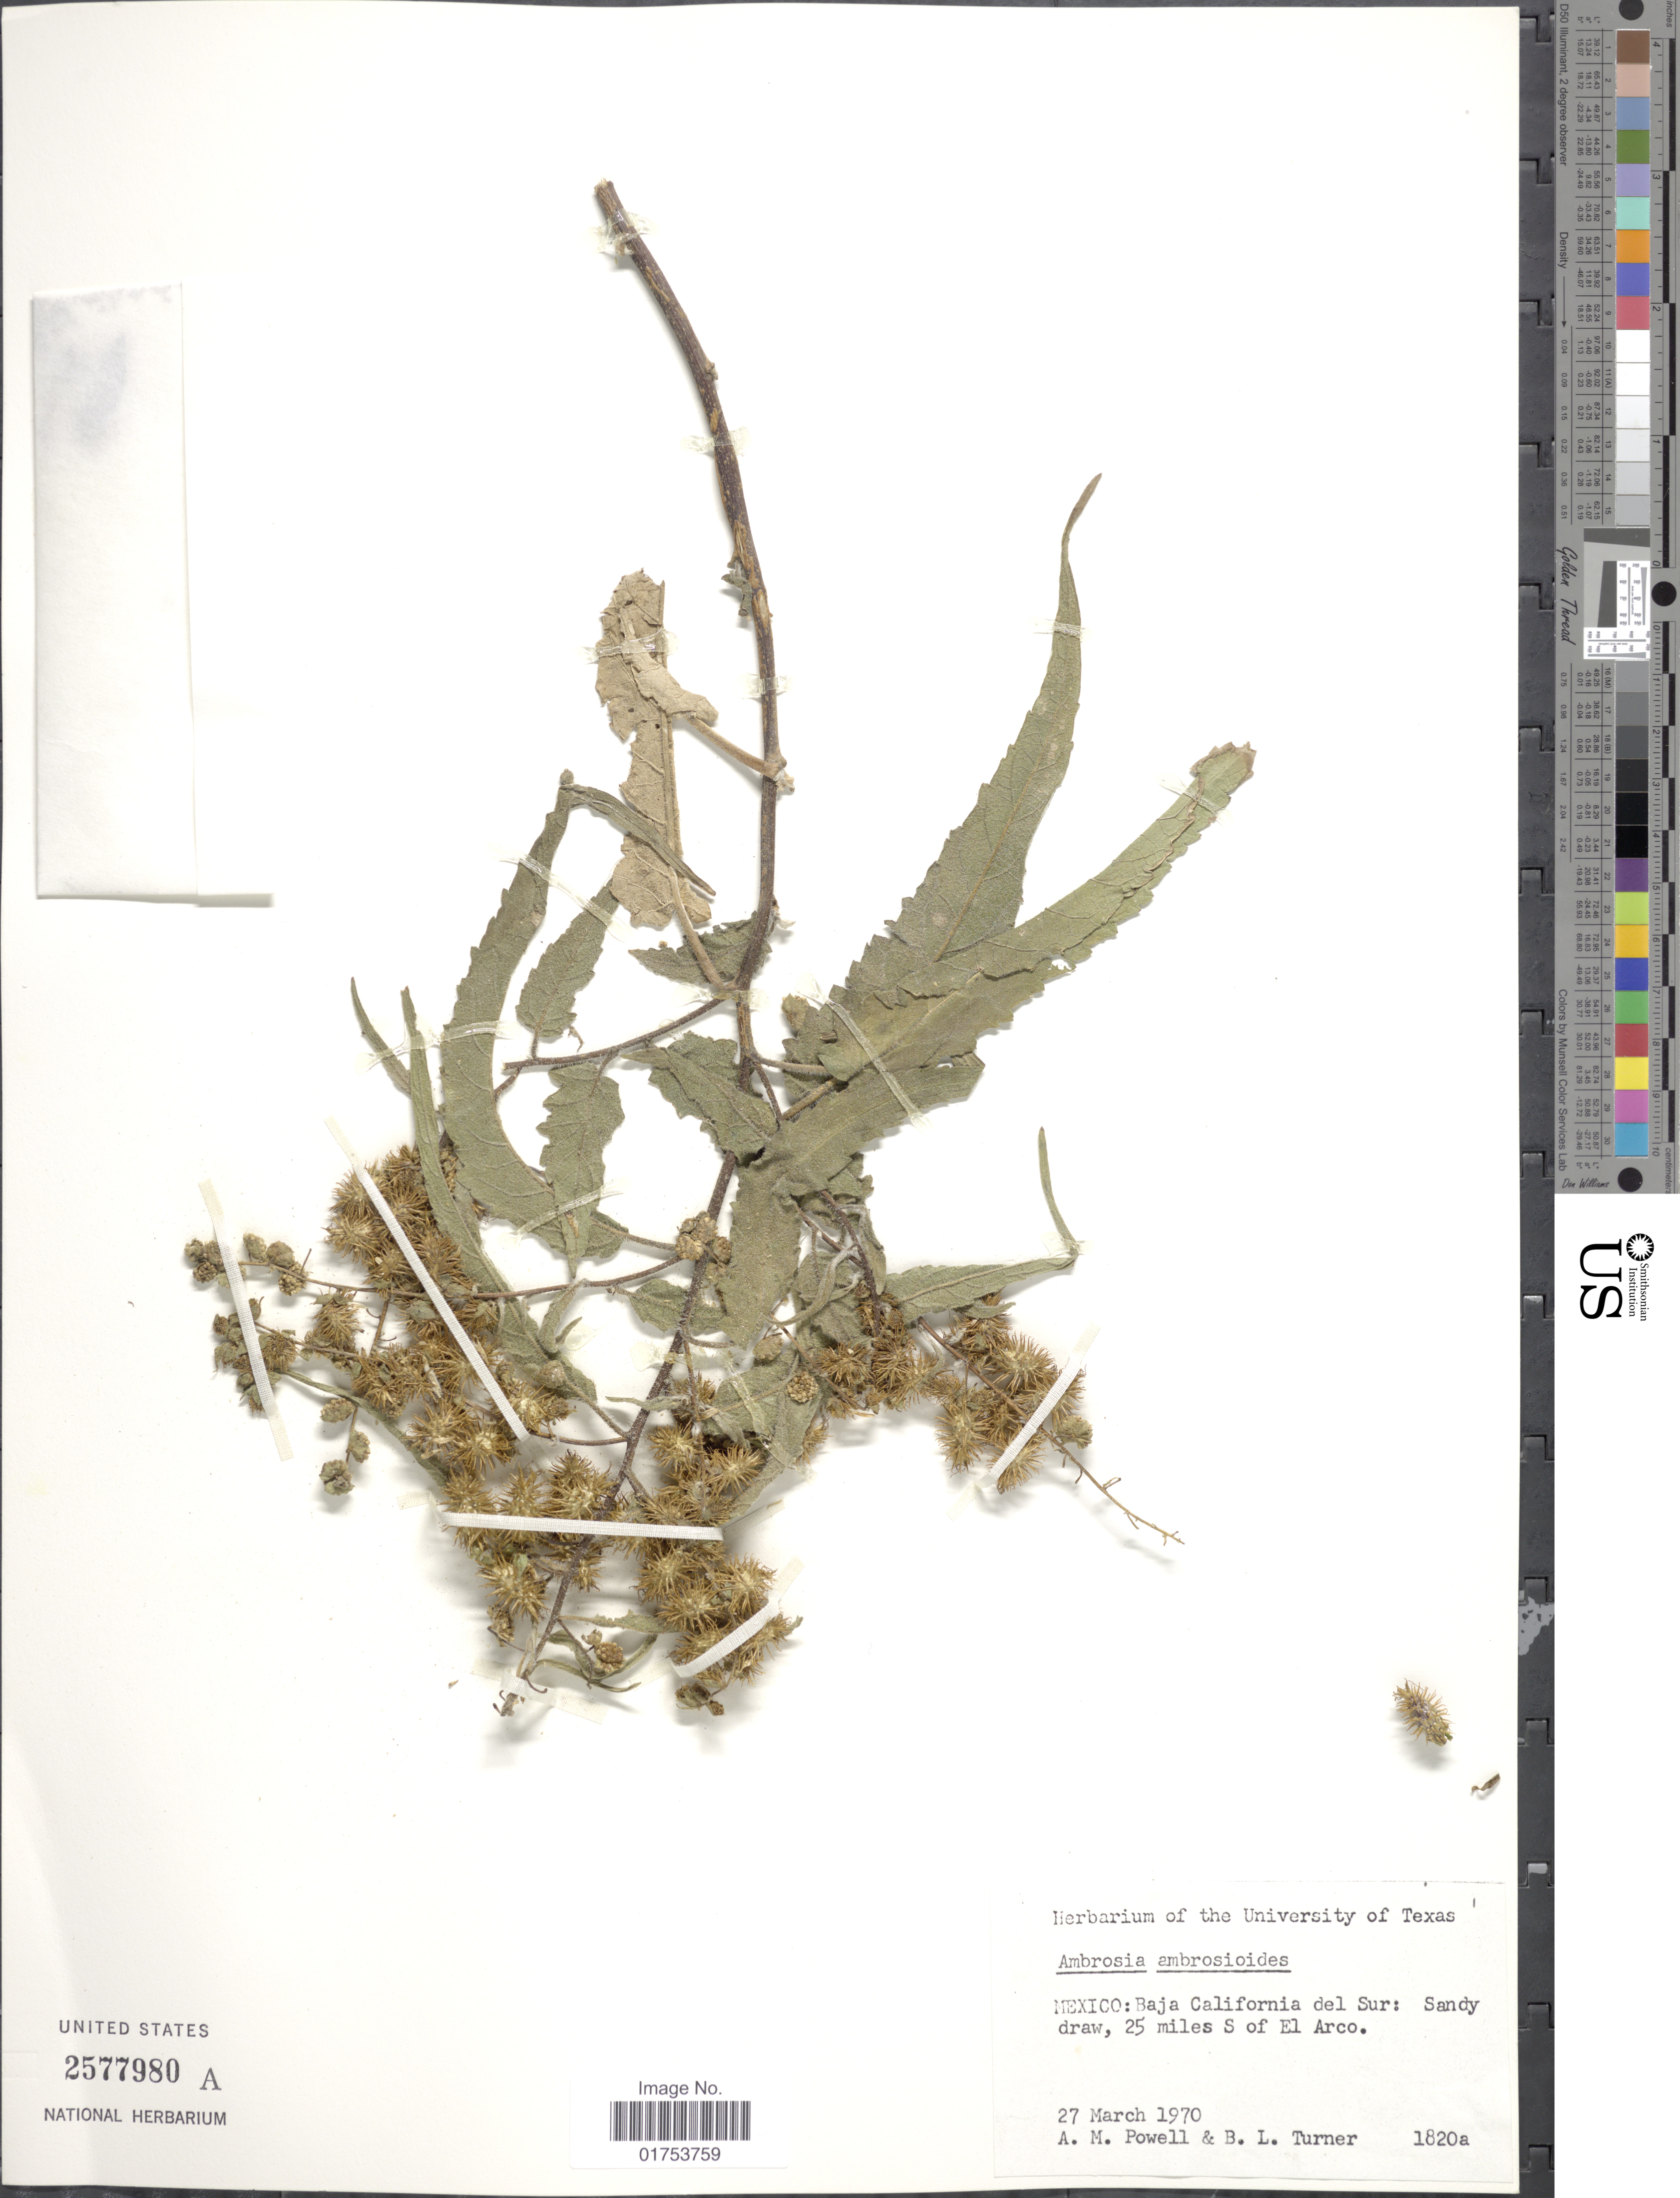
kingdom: Plantae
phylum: Tracheophyta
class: Magnoliopsida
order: Asterales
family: Asteraceae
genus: Ambrosia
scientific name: Ambrosia ambrosioides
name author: (Cav.) W.W.Payne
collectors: A. M. Powell & B. L. Turner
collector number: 1820a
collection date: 1970-03-27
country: Mexico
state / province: Baja California Sur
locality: Sandy draw, 25 miles S of El Arco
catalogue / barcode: US 2577980A